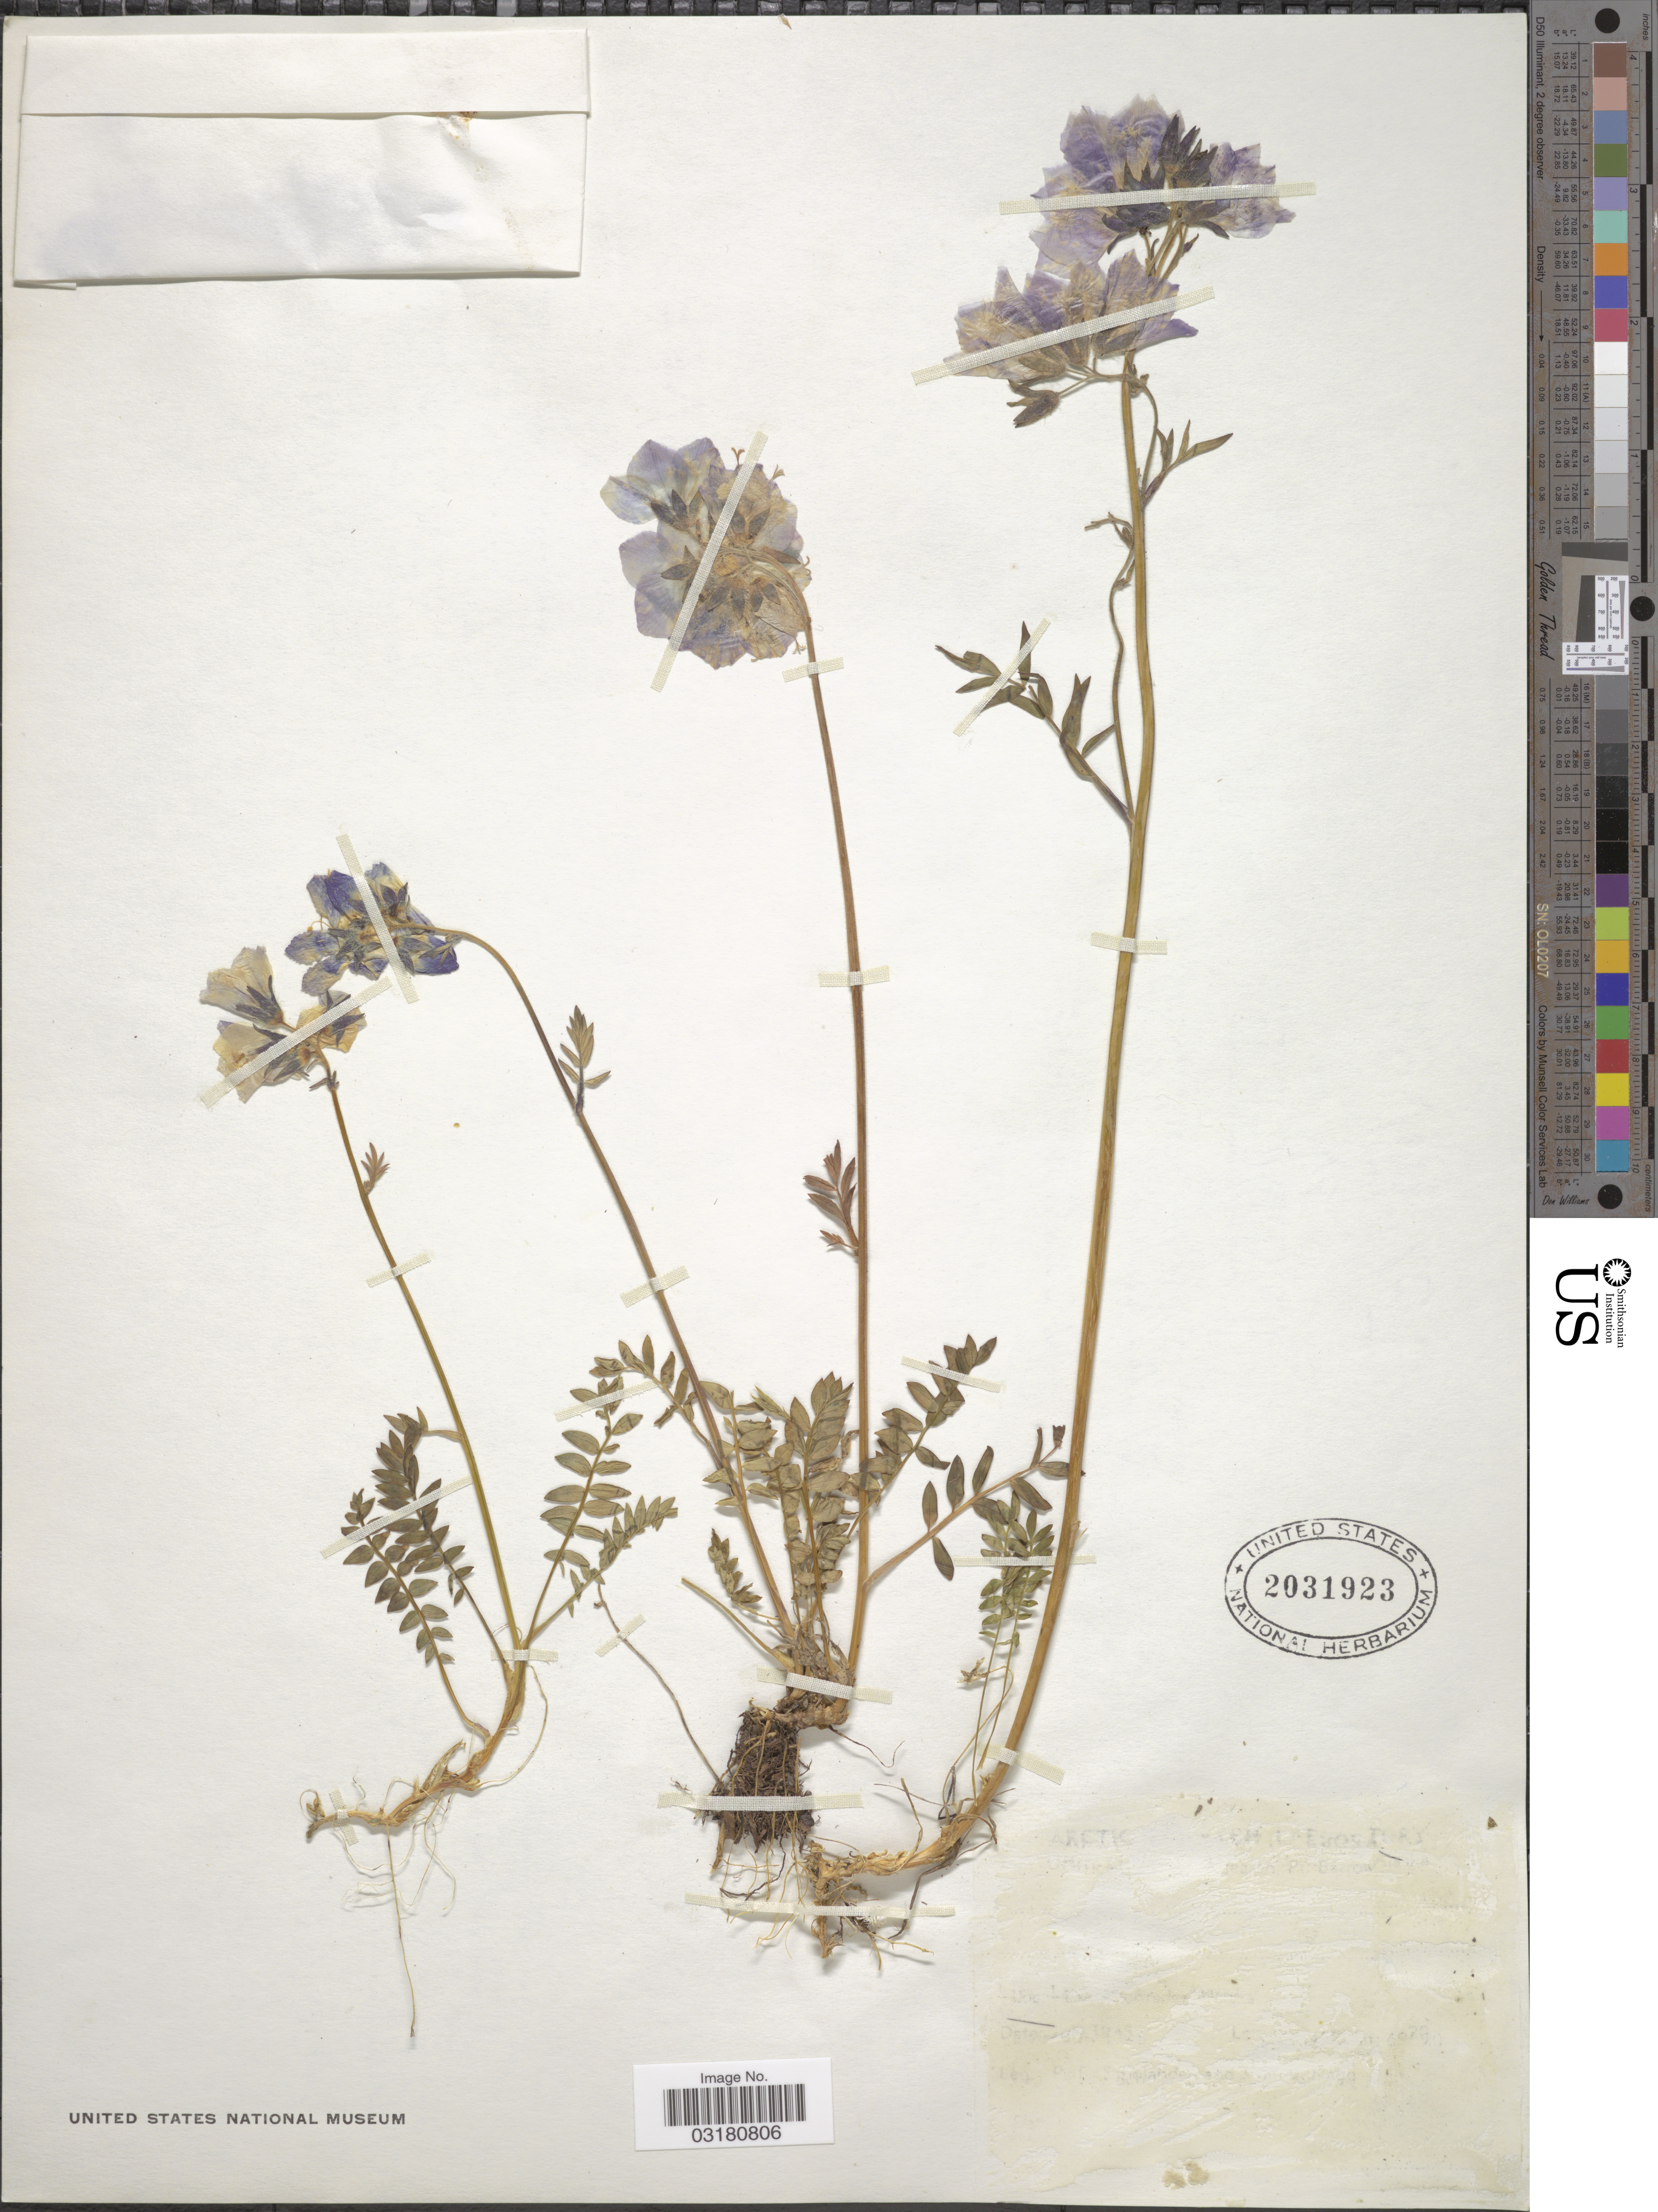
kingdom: Plantae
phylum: Tracheophyta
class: Magnoliopsida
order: Ericales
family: Polemoniaceae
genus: Polemonium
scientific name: Polemonium acutiflorum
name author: Willd. ex Roem. & Schult.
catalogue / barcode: US 2031923